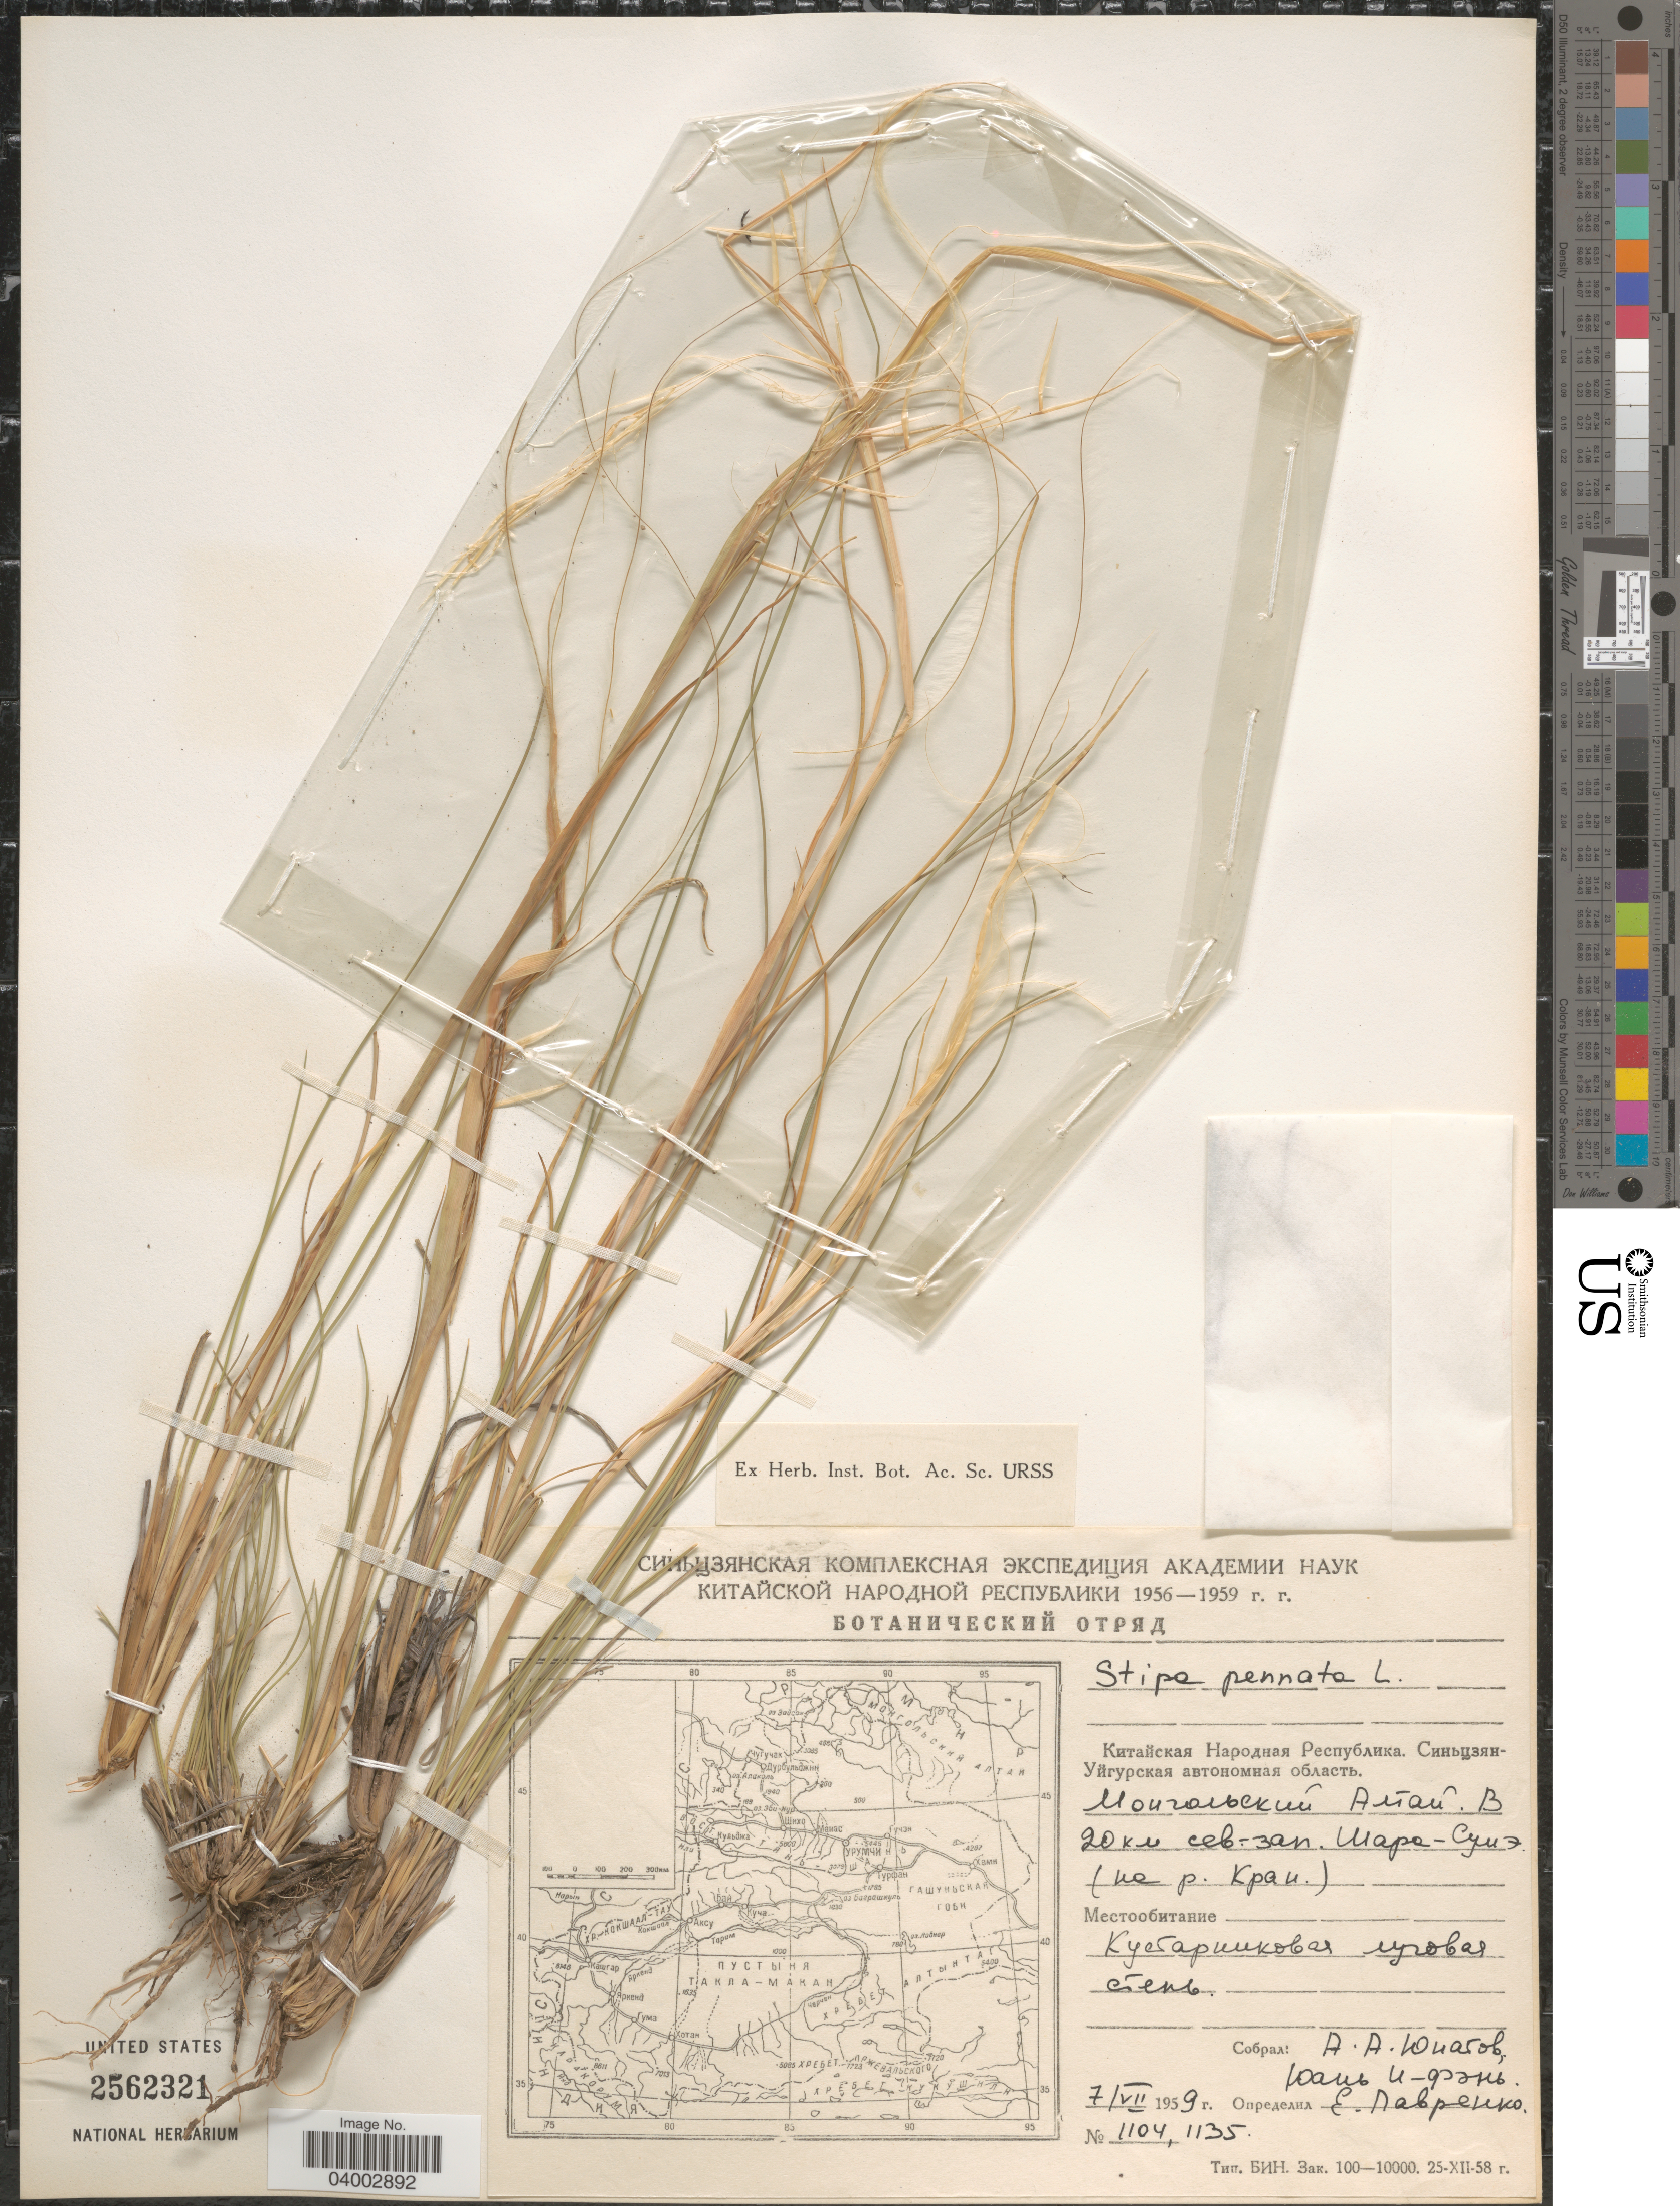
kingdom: Plantae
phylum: Tracheophyta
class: Liliopsida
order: Poales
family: Poaceae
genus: Stipa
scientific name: Stipa pennata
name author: L.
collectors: A. Unatov & Yuan I-fen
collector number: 1104, 1135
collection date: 1959-07-07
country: China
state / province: Xinjiang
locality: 20 km NW of Shara-Sume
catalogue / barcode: US 2562321